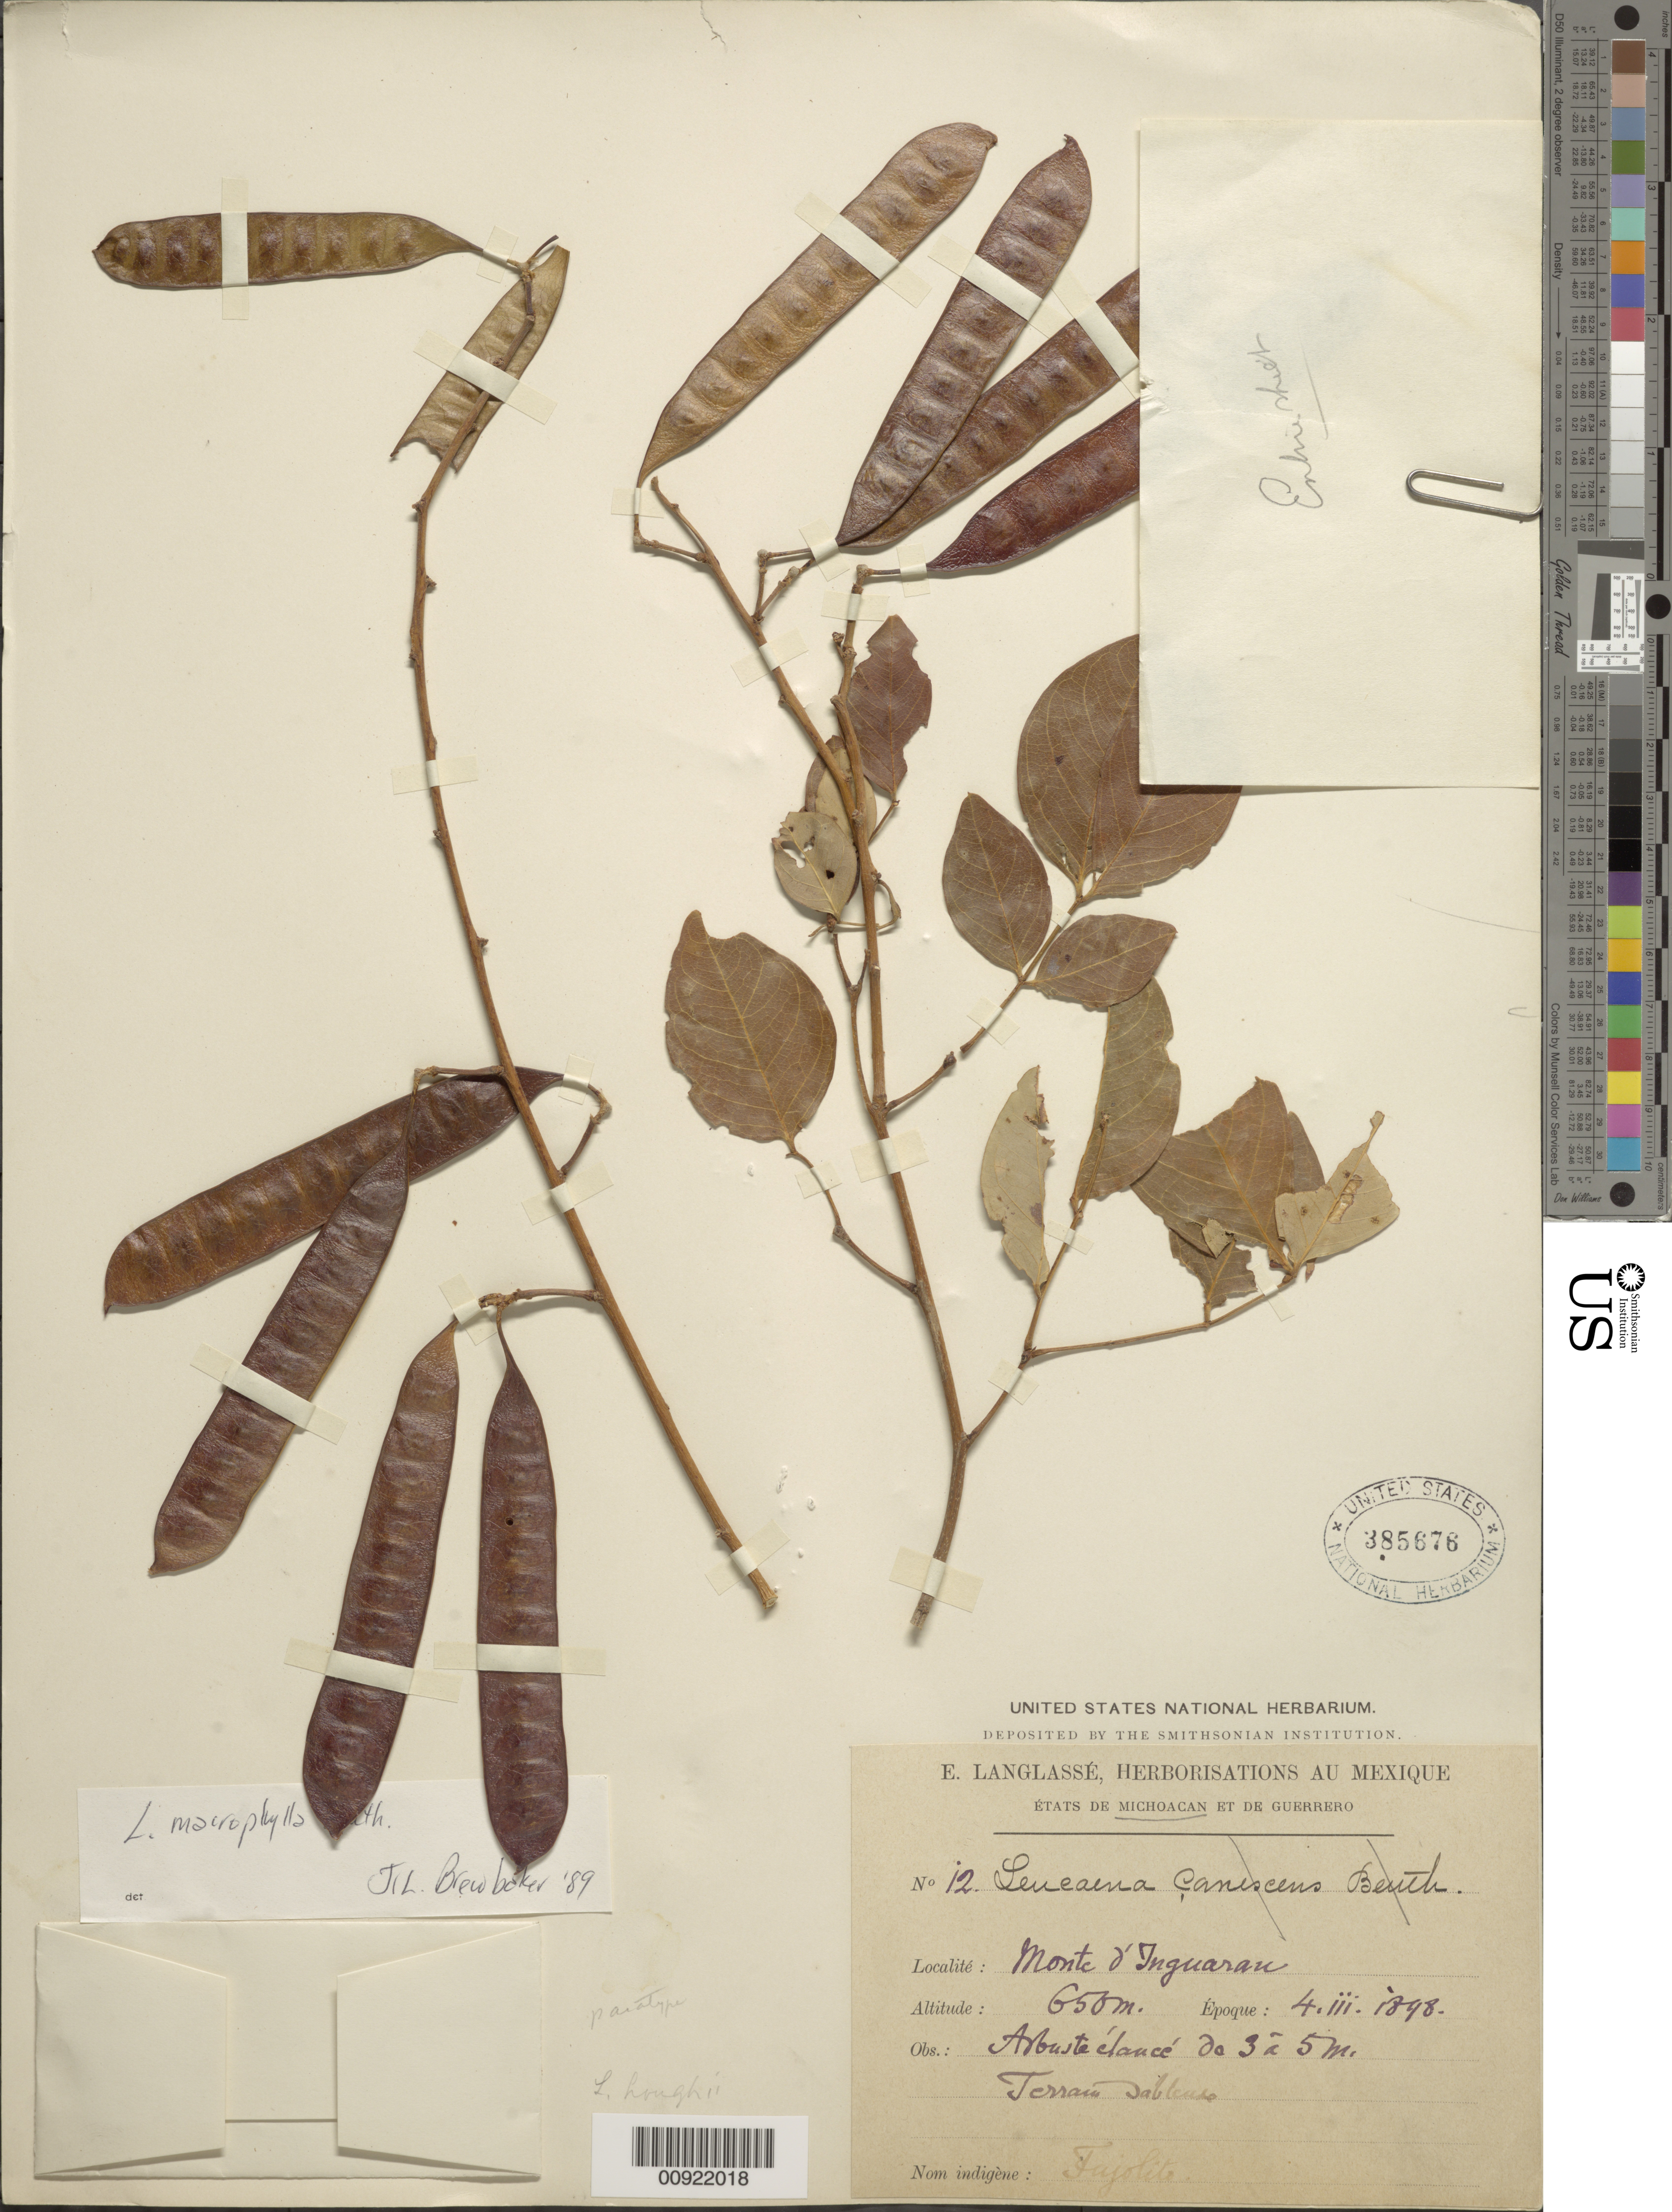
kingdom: Plantae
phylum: Tracheophyta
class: Magnoliopsida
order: Fabales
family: Fabaceae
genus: Leucaena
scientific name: Leucaena macrophylla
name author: Benth.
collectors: E. Langlassé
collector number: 12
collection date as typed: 04 Mar 1898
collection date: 1898-03-04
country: Mexico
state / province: Michoacán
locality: Monte d'Inguaran.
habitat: Terrain sableux.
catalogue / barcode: US 385676